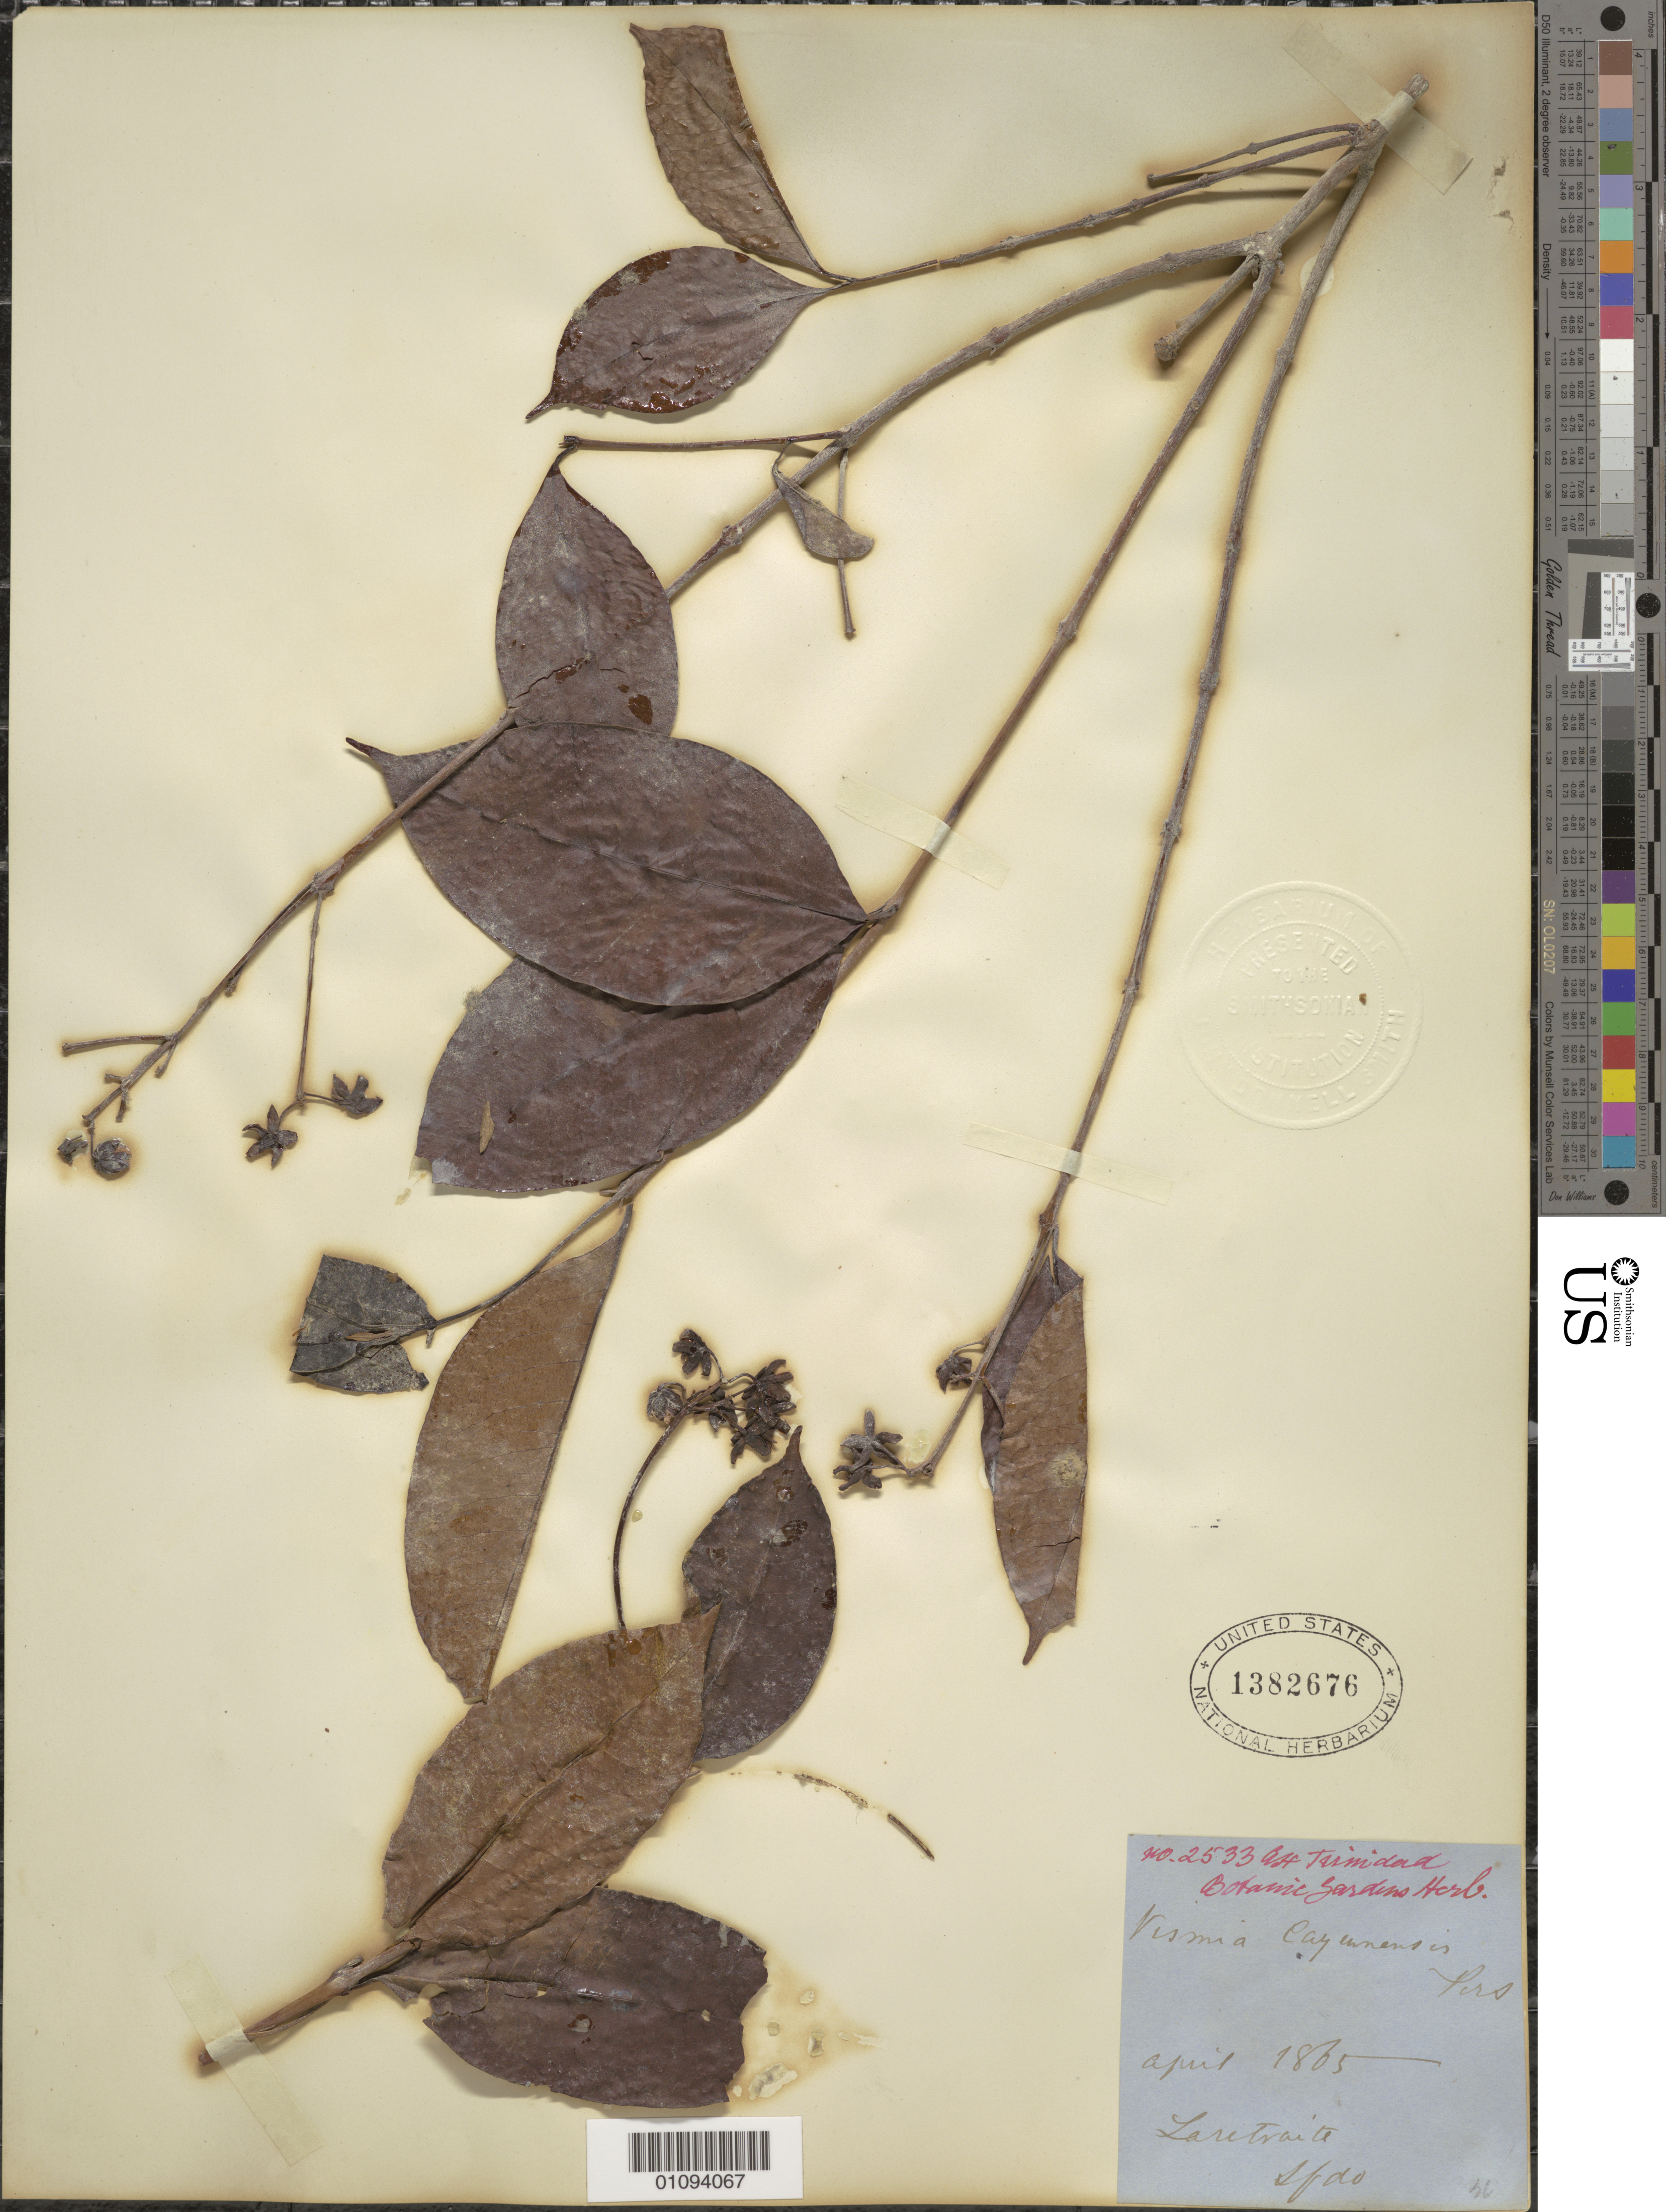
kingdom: Plantae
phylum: Tracheophyta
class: Magnoliopsida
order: Malpighiales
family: Hypericaceae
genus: Vismia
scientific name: Vismia cayennensis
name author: (Jacq.) Pers.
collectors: ex herb. Bot. Gard. Trinidad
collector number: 2533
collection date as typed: Apr 1965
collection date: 1965-04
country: Trinidad and Tobago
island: Trinidad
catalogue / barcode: US 1382676